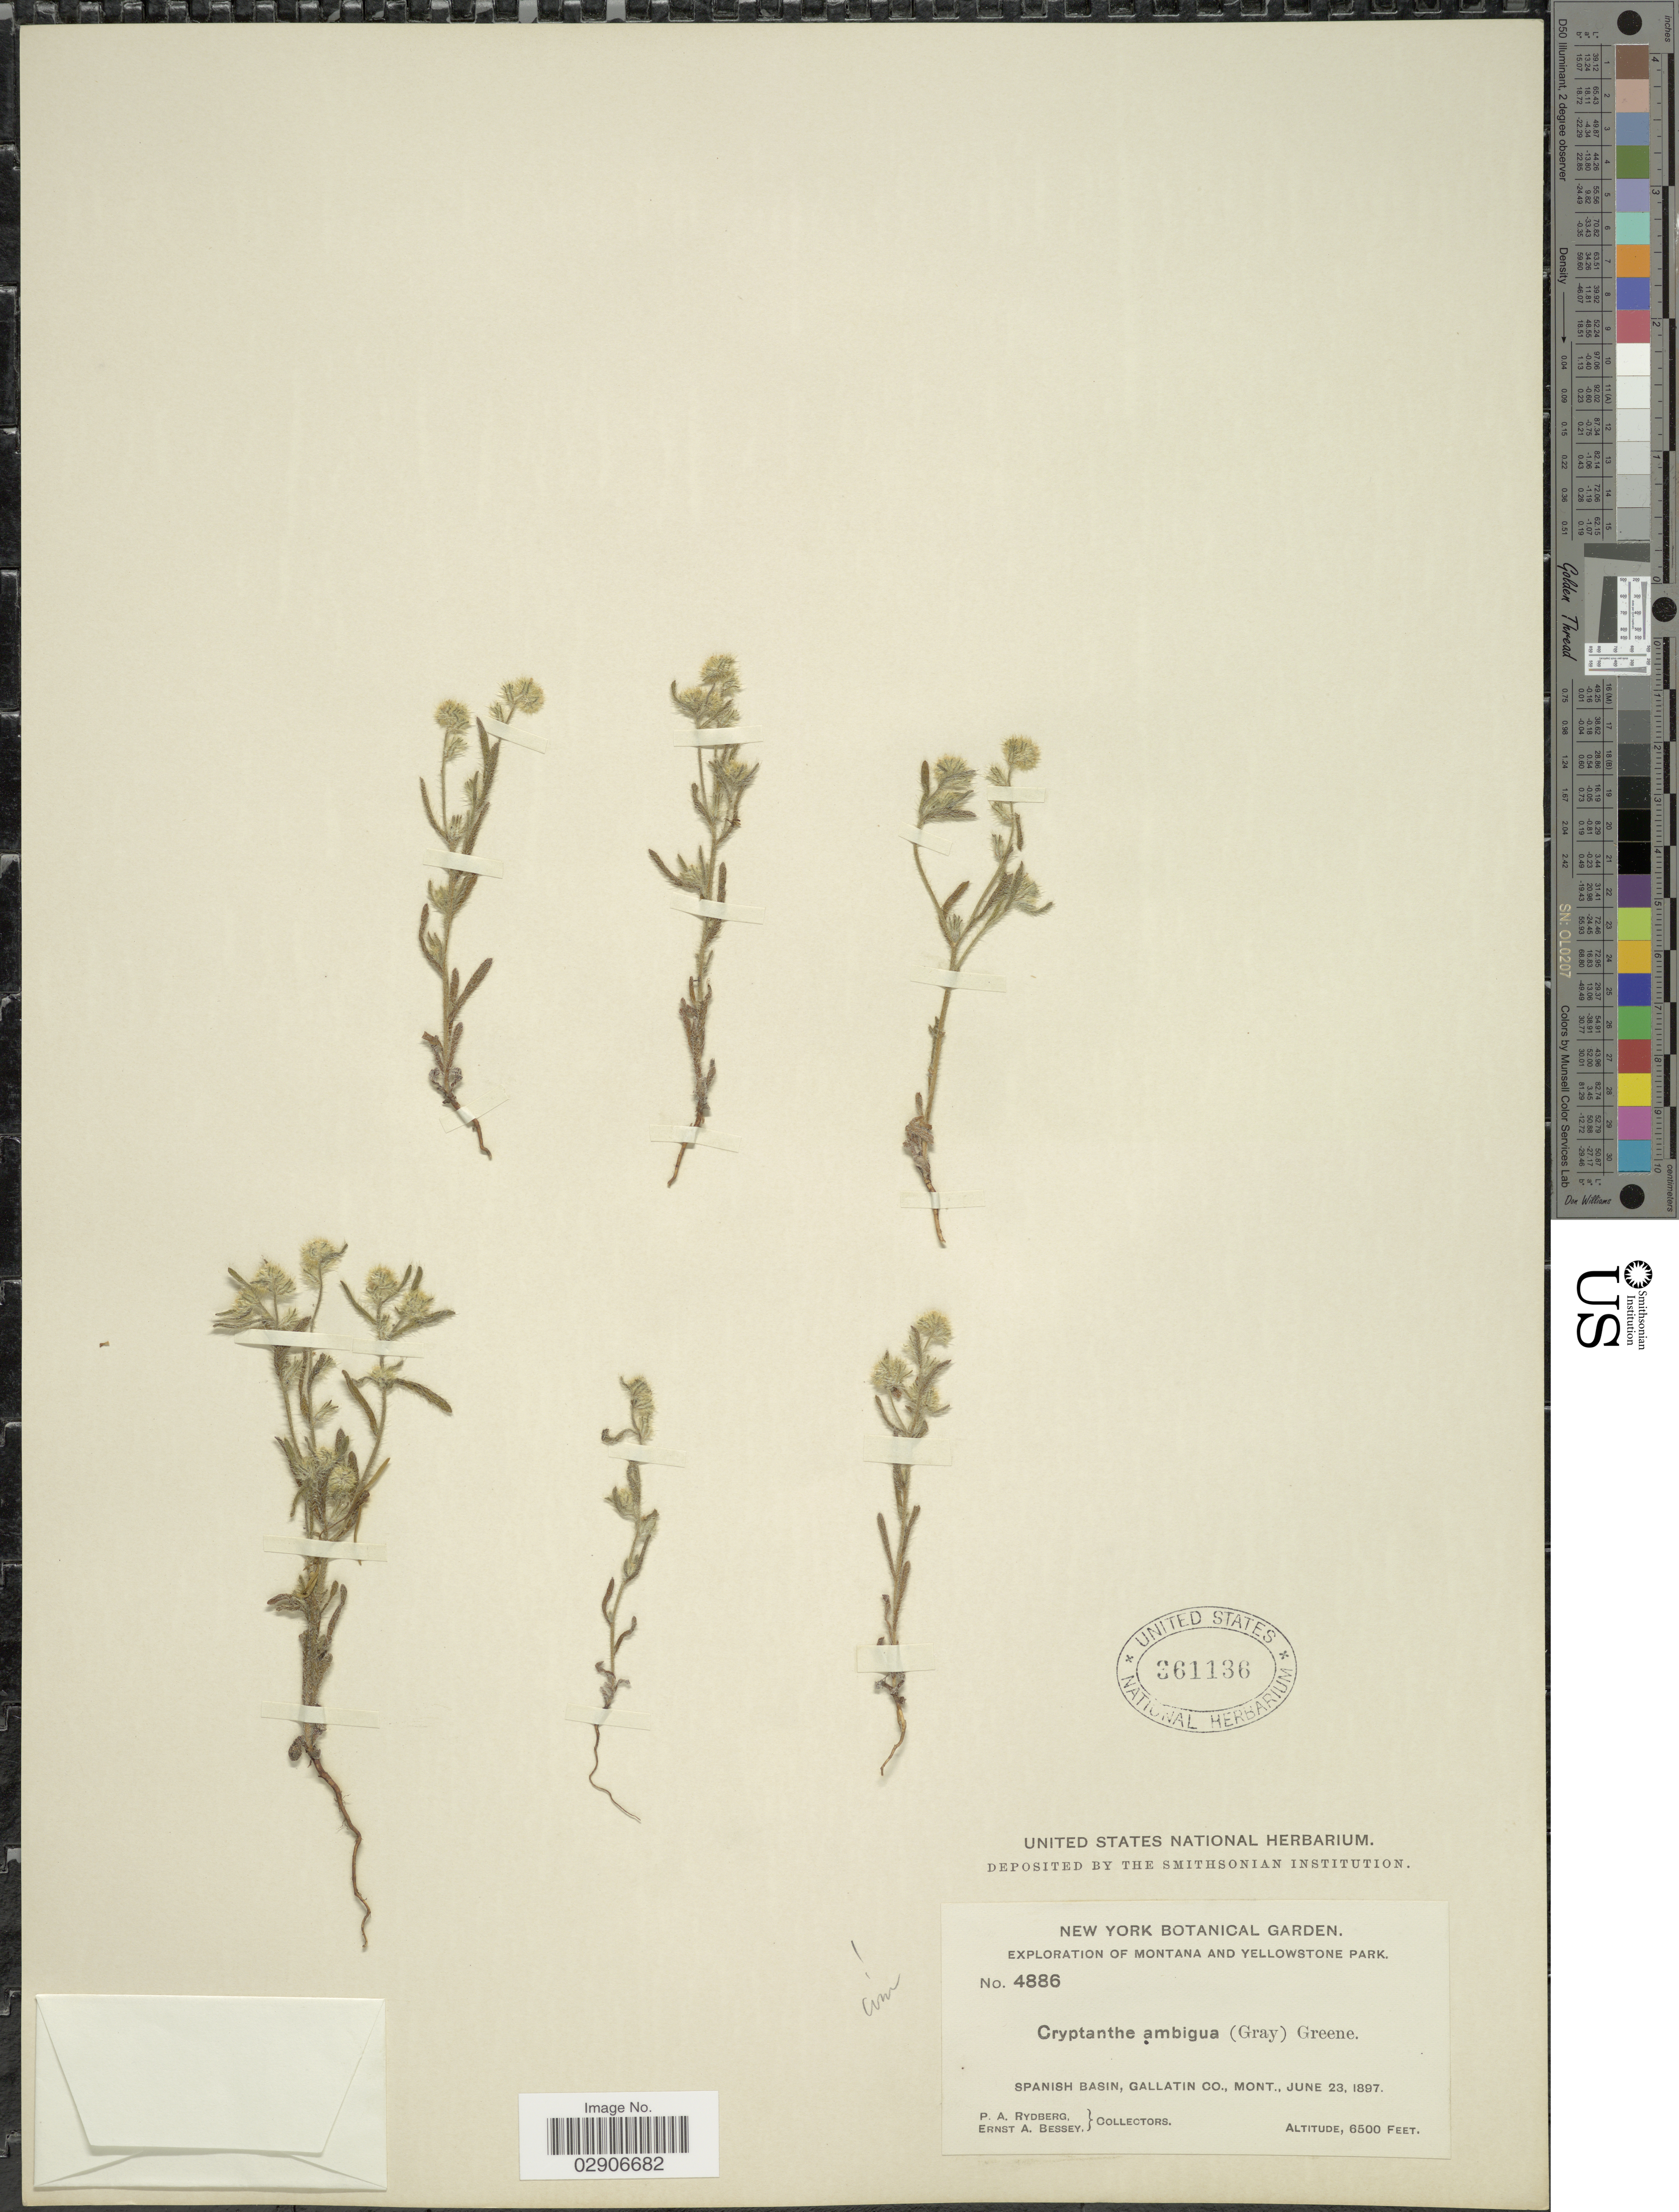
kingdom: Plantae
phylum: Tracheophyta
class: Magnoliopsida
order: Boraginales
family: Boraginaceae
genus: Cryptantha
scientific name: Cryptantha ambigua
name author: (A. Gray) Greene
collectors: P. A. Rydberg & E. A. Bessey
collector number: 4886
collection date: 1897-06-23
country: United States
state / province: Montana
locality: Spanish basin, Gallatin Co., Mont., Montana and Yellowstone Park.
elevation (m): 1981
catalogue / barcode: US 361136